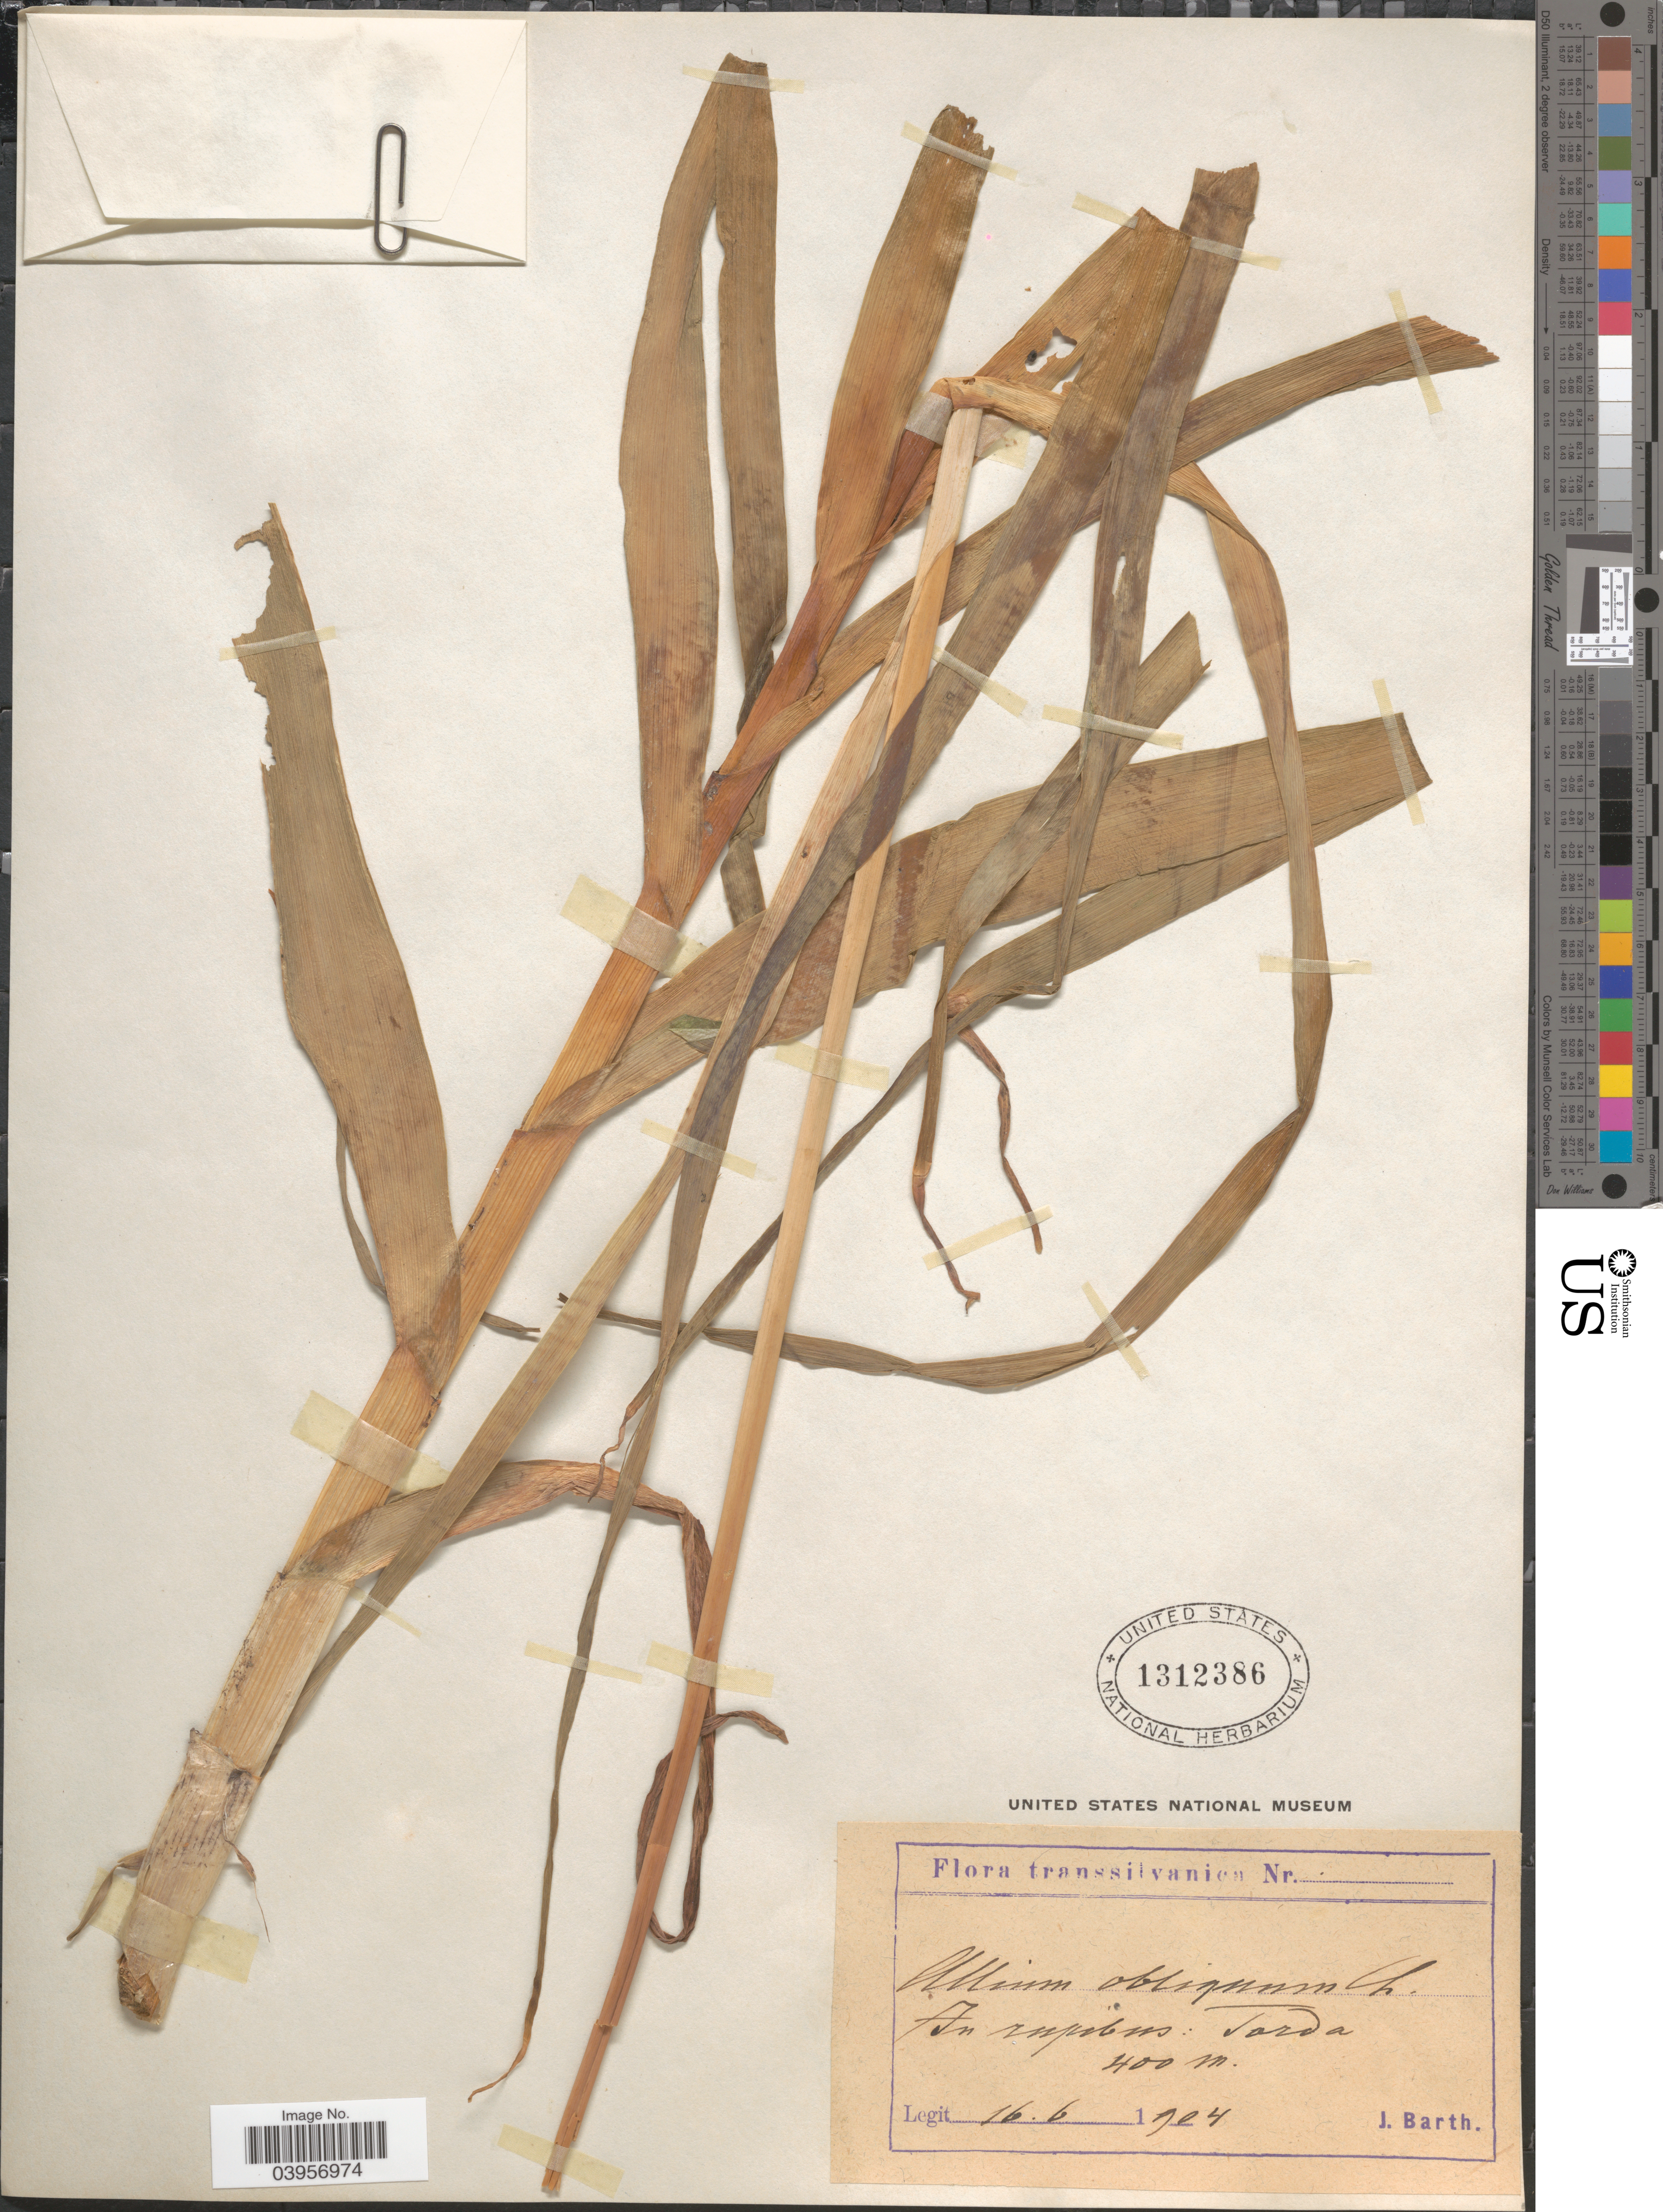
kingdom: Plantae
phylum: Tracheophyta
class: Liliopsida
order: Asparagales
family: Amaryllidaceae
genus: Allium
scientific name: Allium obliquum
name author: L.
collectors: J. Barth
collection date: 1904-06-16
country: Poland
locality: Transsilvanica. In rupibus: Tarda.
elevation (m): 400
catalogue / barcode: US 1312386